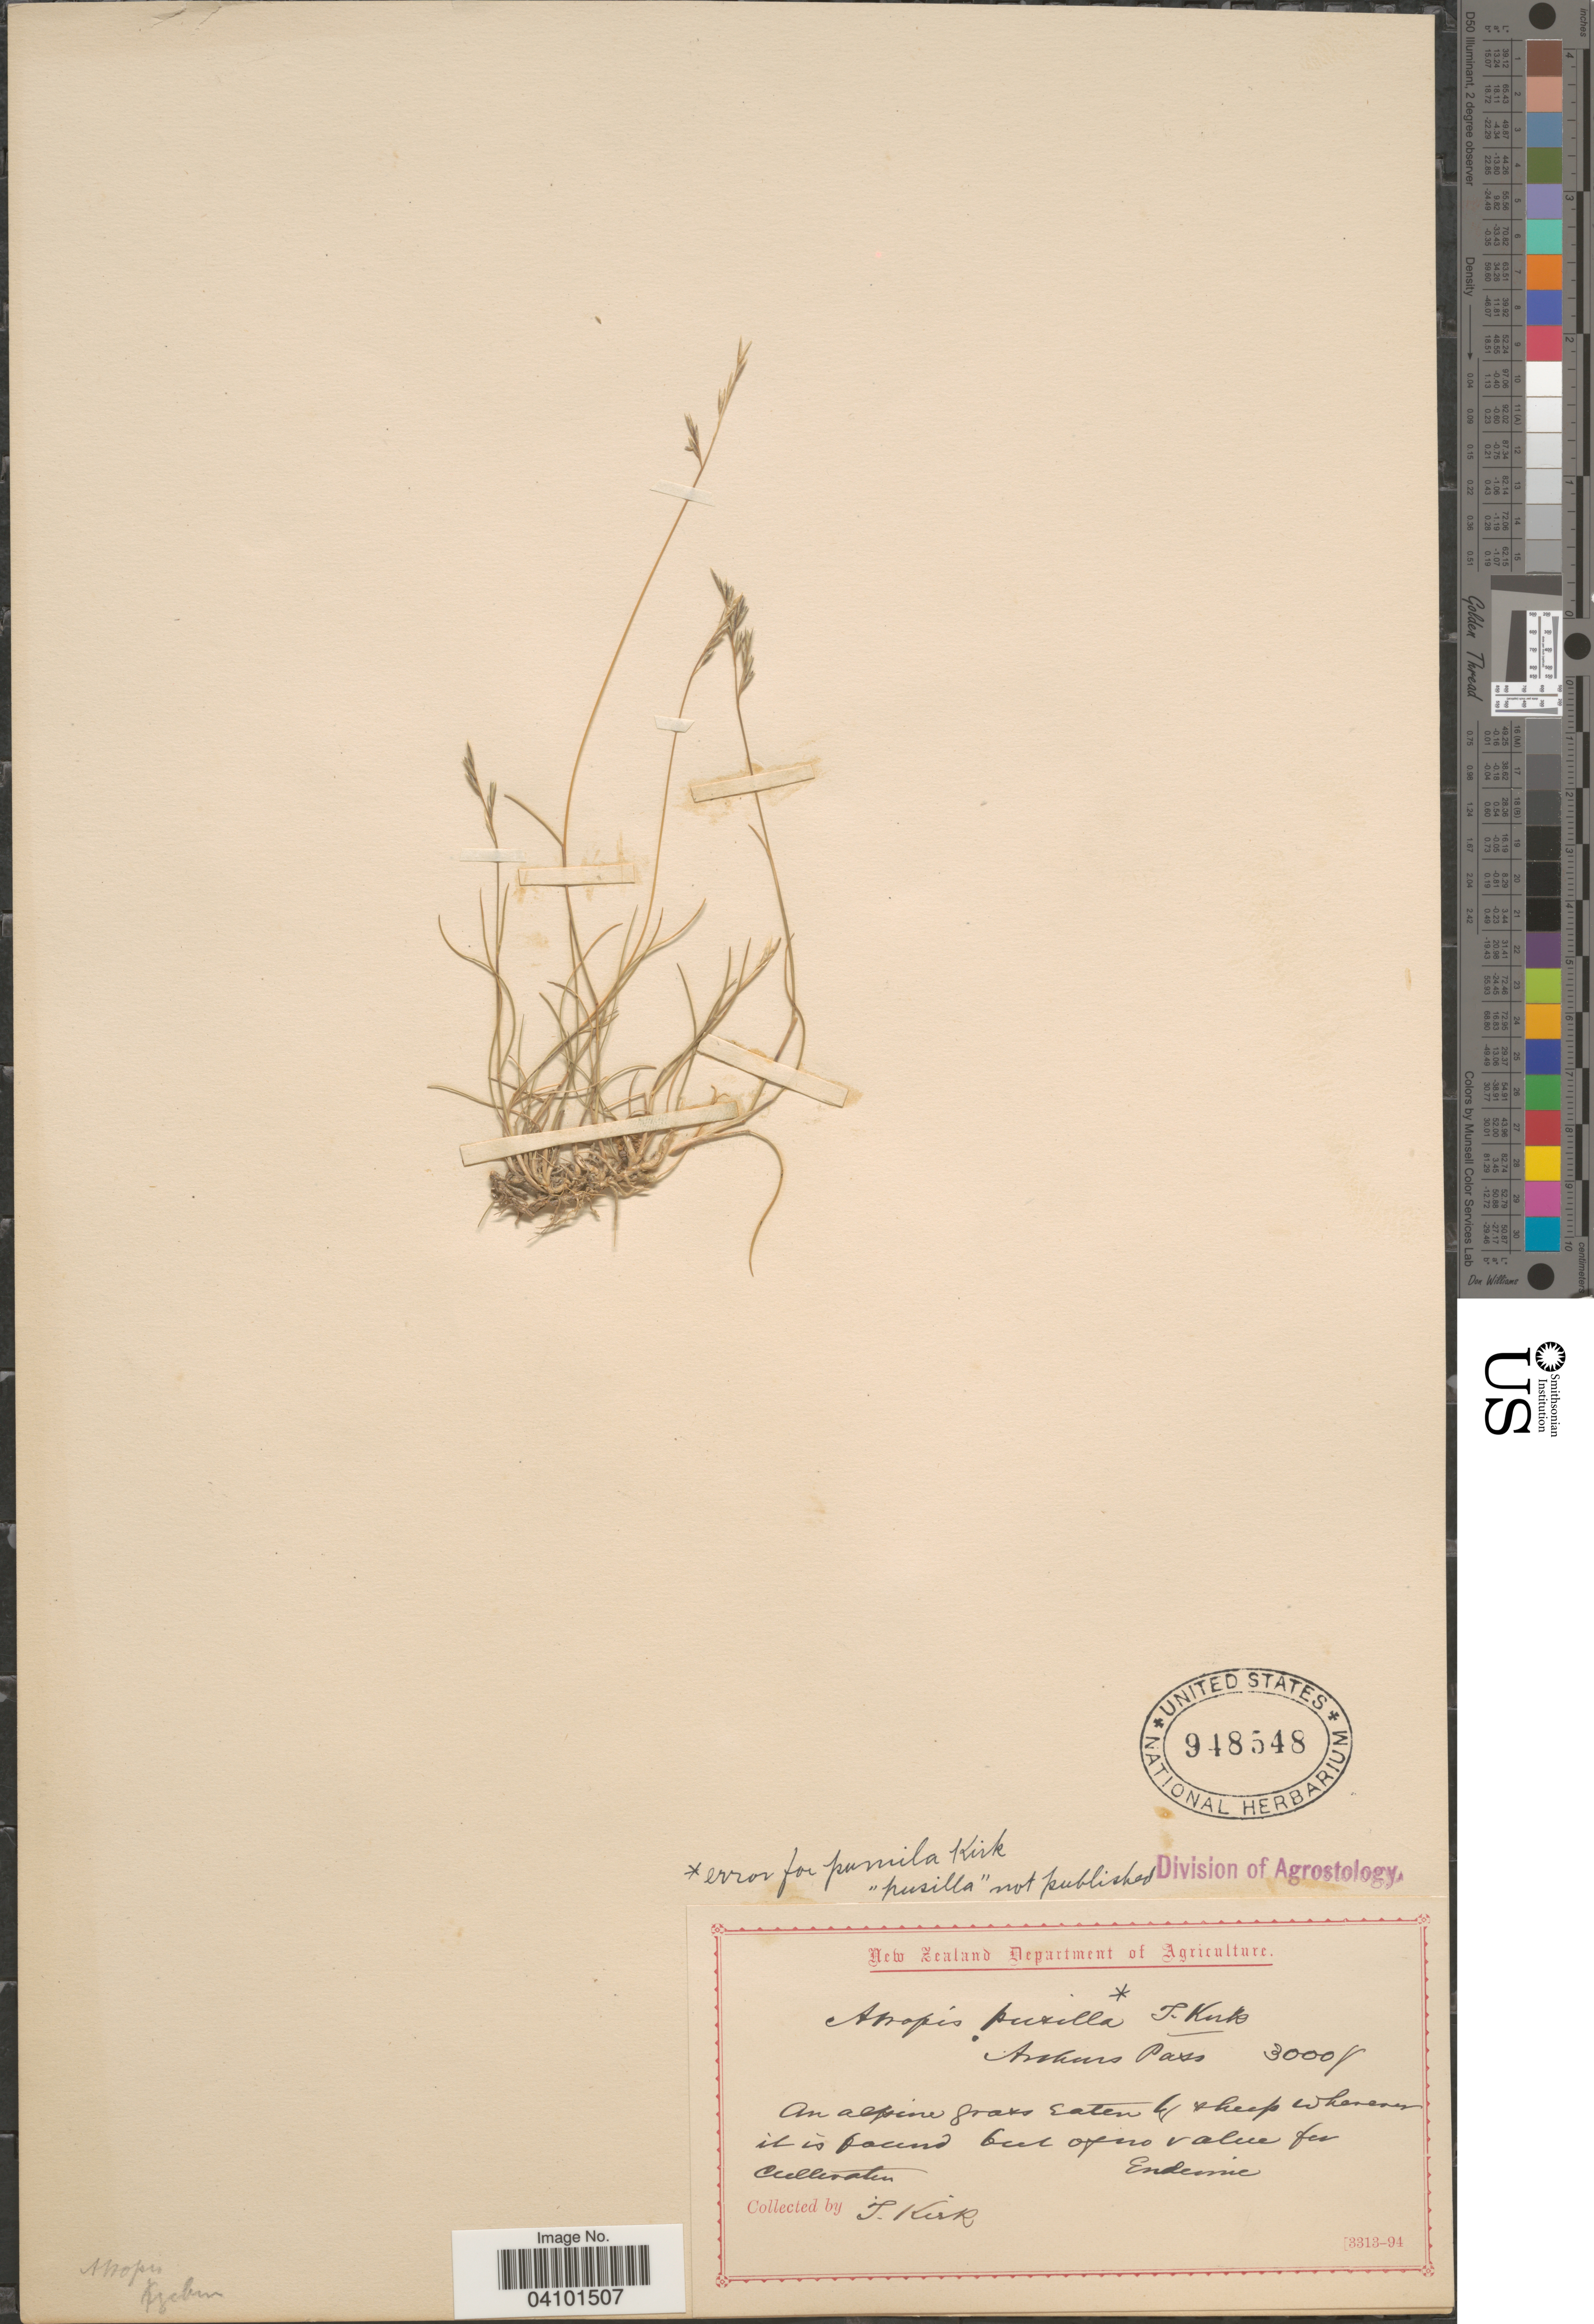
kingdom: Plantae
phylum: Tracheophyta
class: Liliopsida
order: Poales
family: Poaceae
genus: Rytidosperma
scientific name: Rytidosperma pumilum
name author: (Kirk) Clayton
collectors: T. Kirk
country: New Zealand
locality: Anhurs [interpreted] Pass.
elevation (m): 914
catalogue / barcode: US 948548